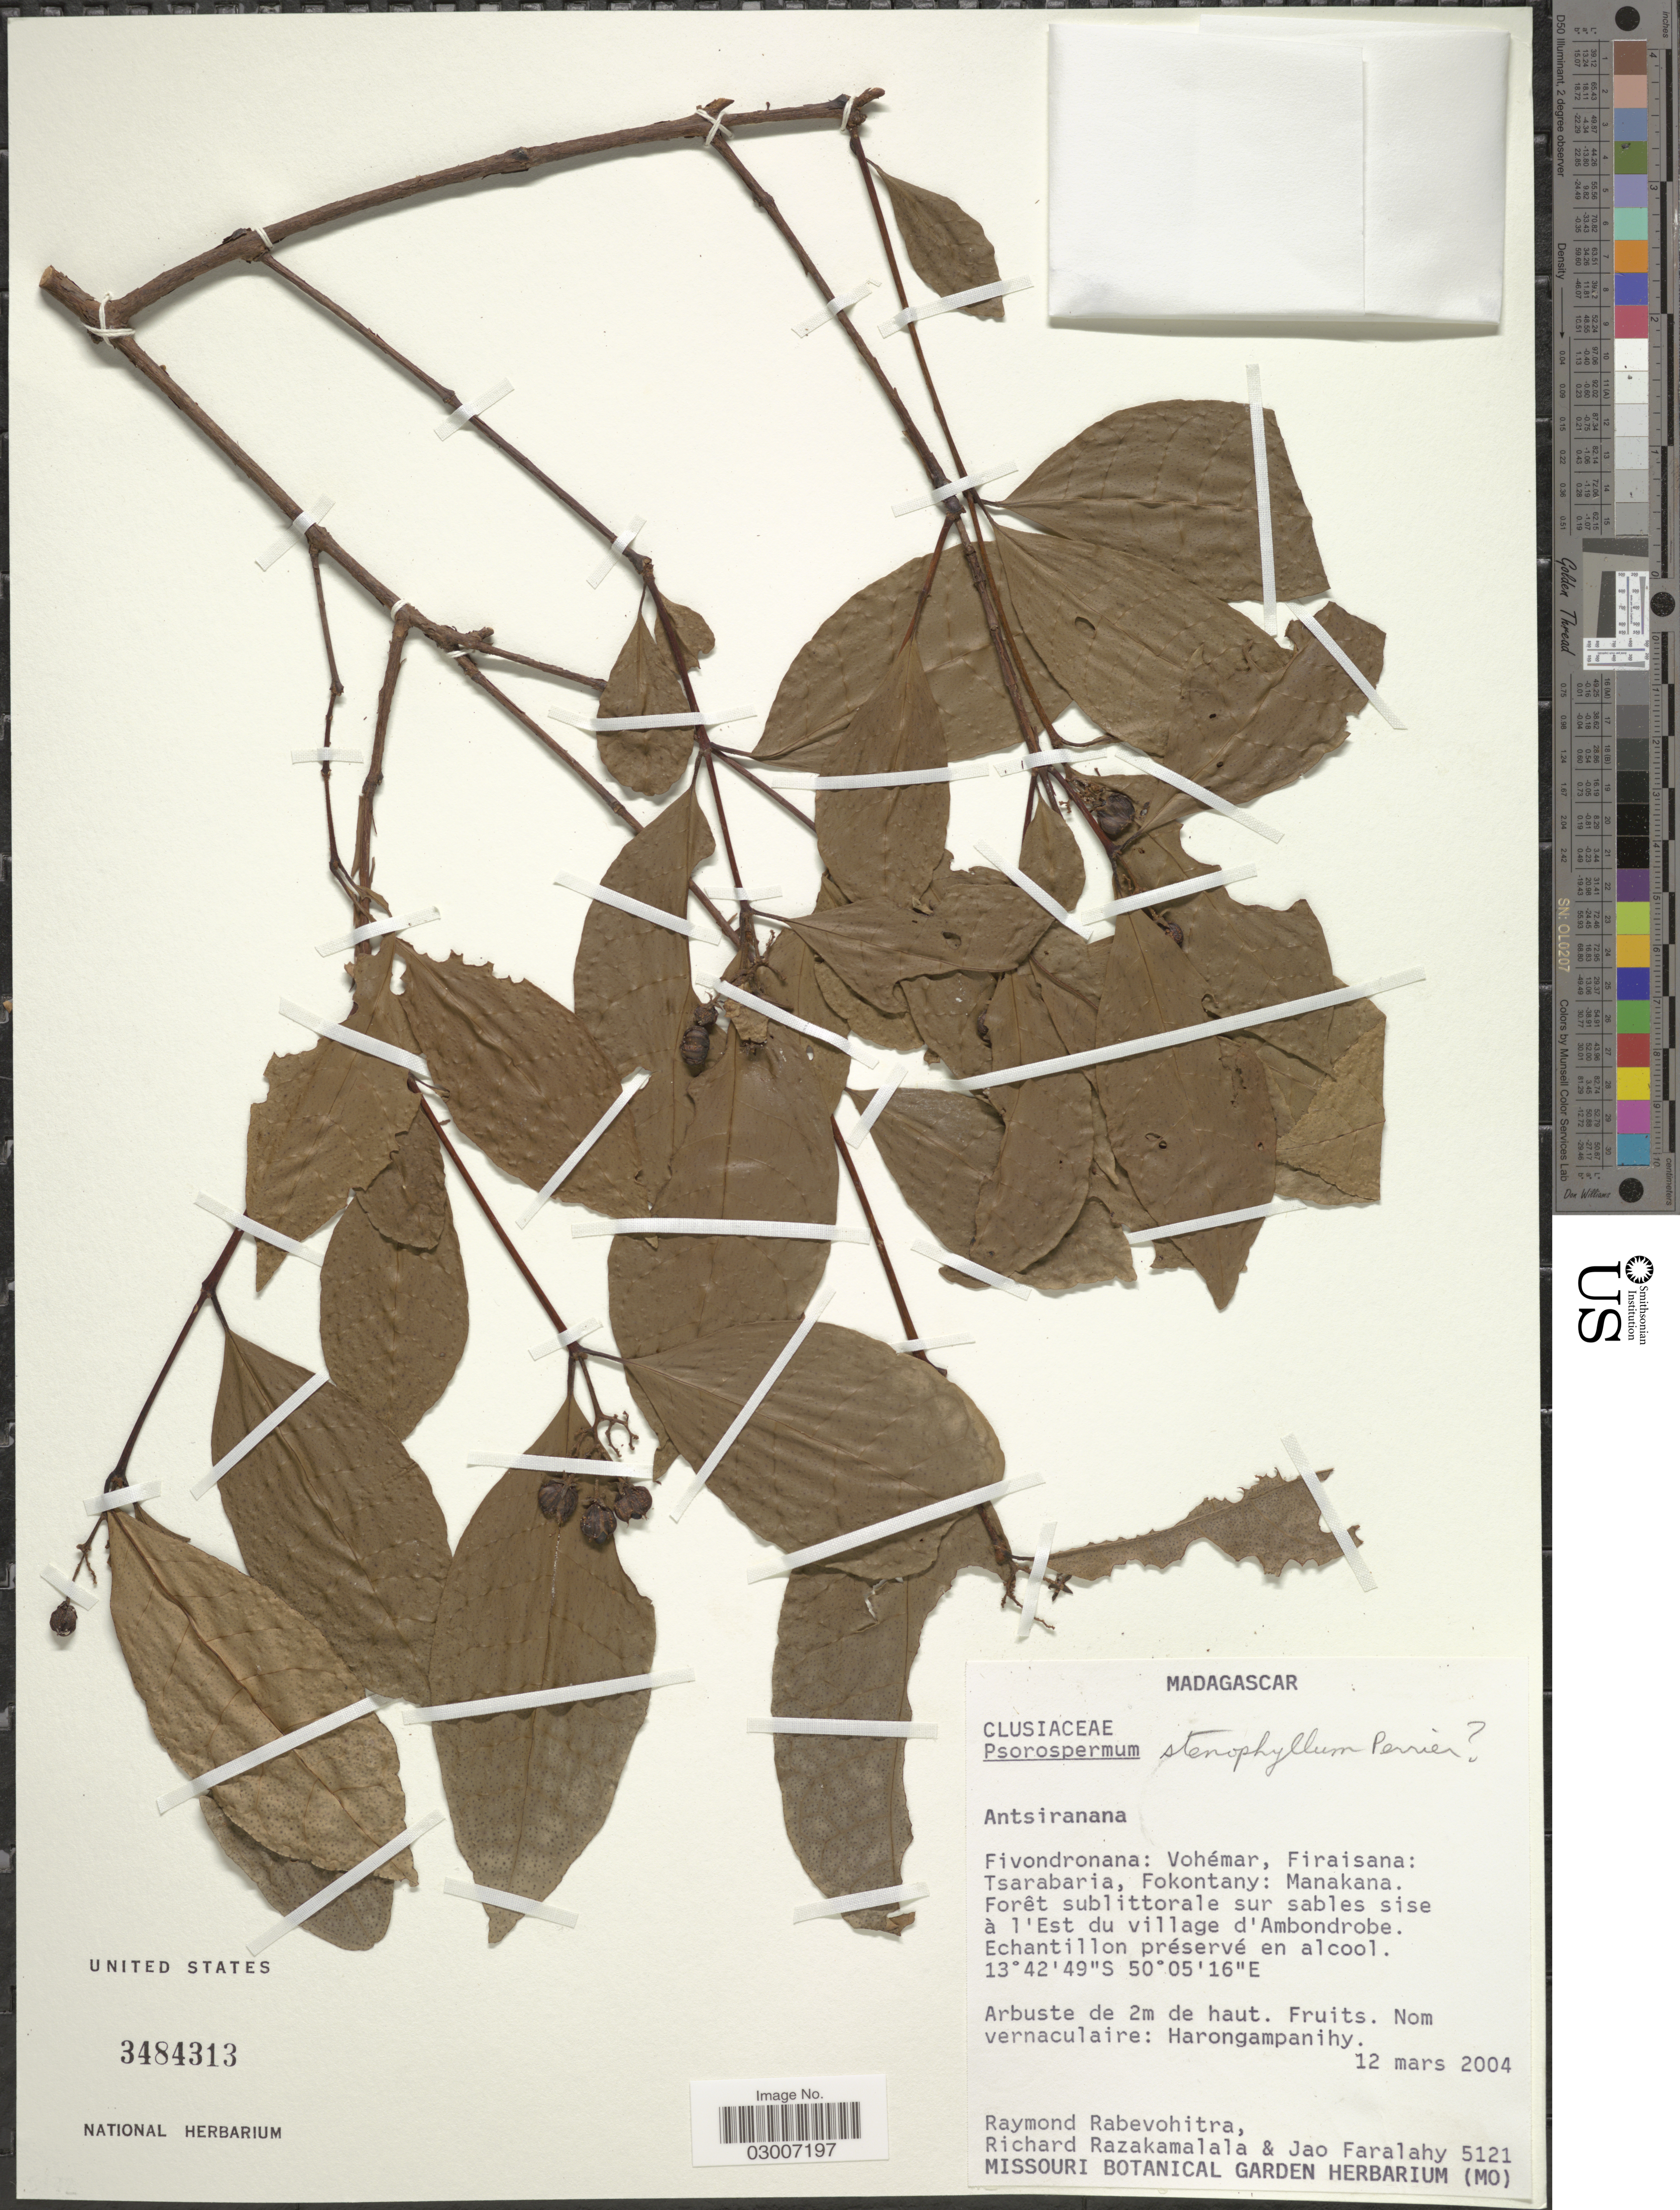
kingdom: Plantae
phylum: Tracheophyta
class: Magnoliopsida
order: Malpighiales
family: Hypericaceae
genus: Psorospermum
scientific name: Psorospermum stenophyllum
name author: H. Perrier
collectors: R. Rabevohitra, R. Razakamalala & J. Faralahy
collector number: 5121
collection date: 2004-03-12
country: Madagascar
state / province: Sava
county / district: Vohémar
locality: Fivondronana: Vohémar, Firaisana: Tsarabaria, Fokontany: Manakana. Forêt sublittorale sur sables sise à l'Est du village d'Ambondrobe.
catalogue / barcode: US 3484313